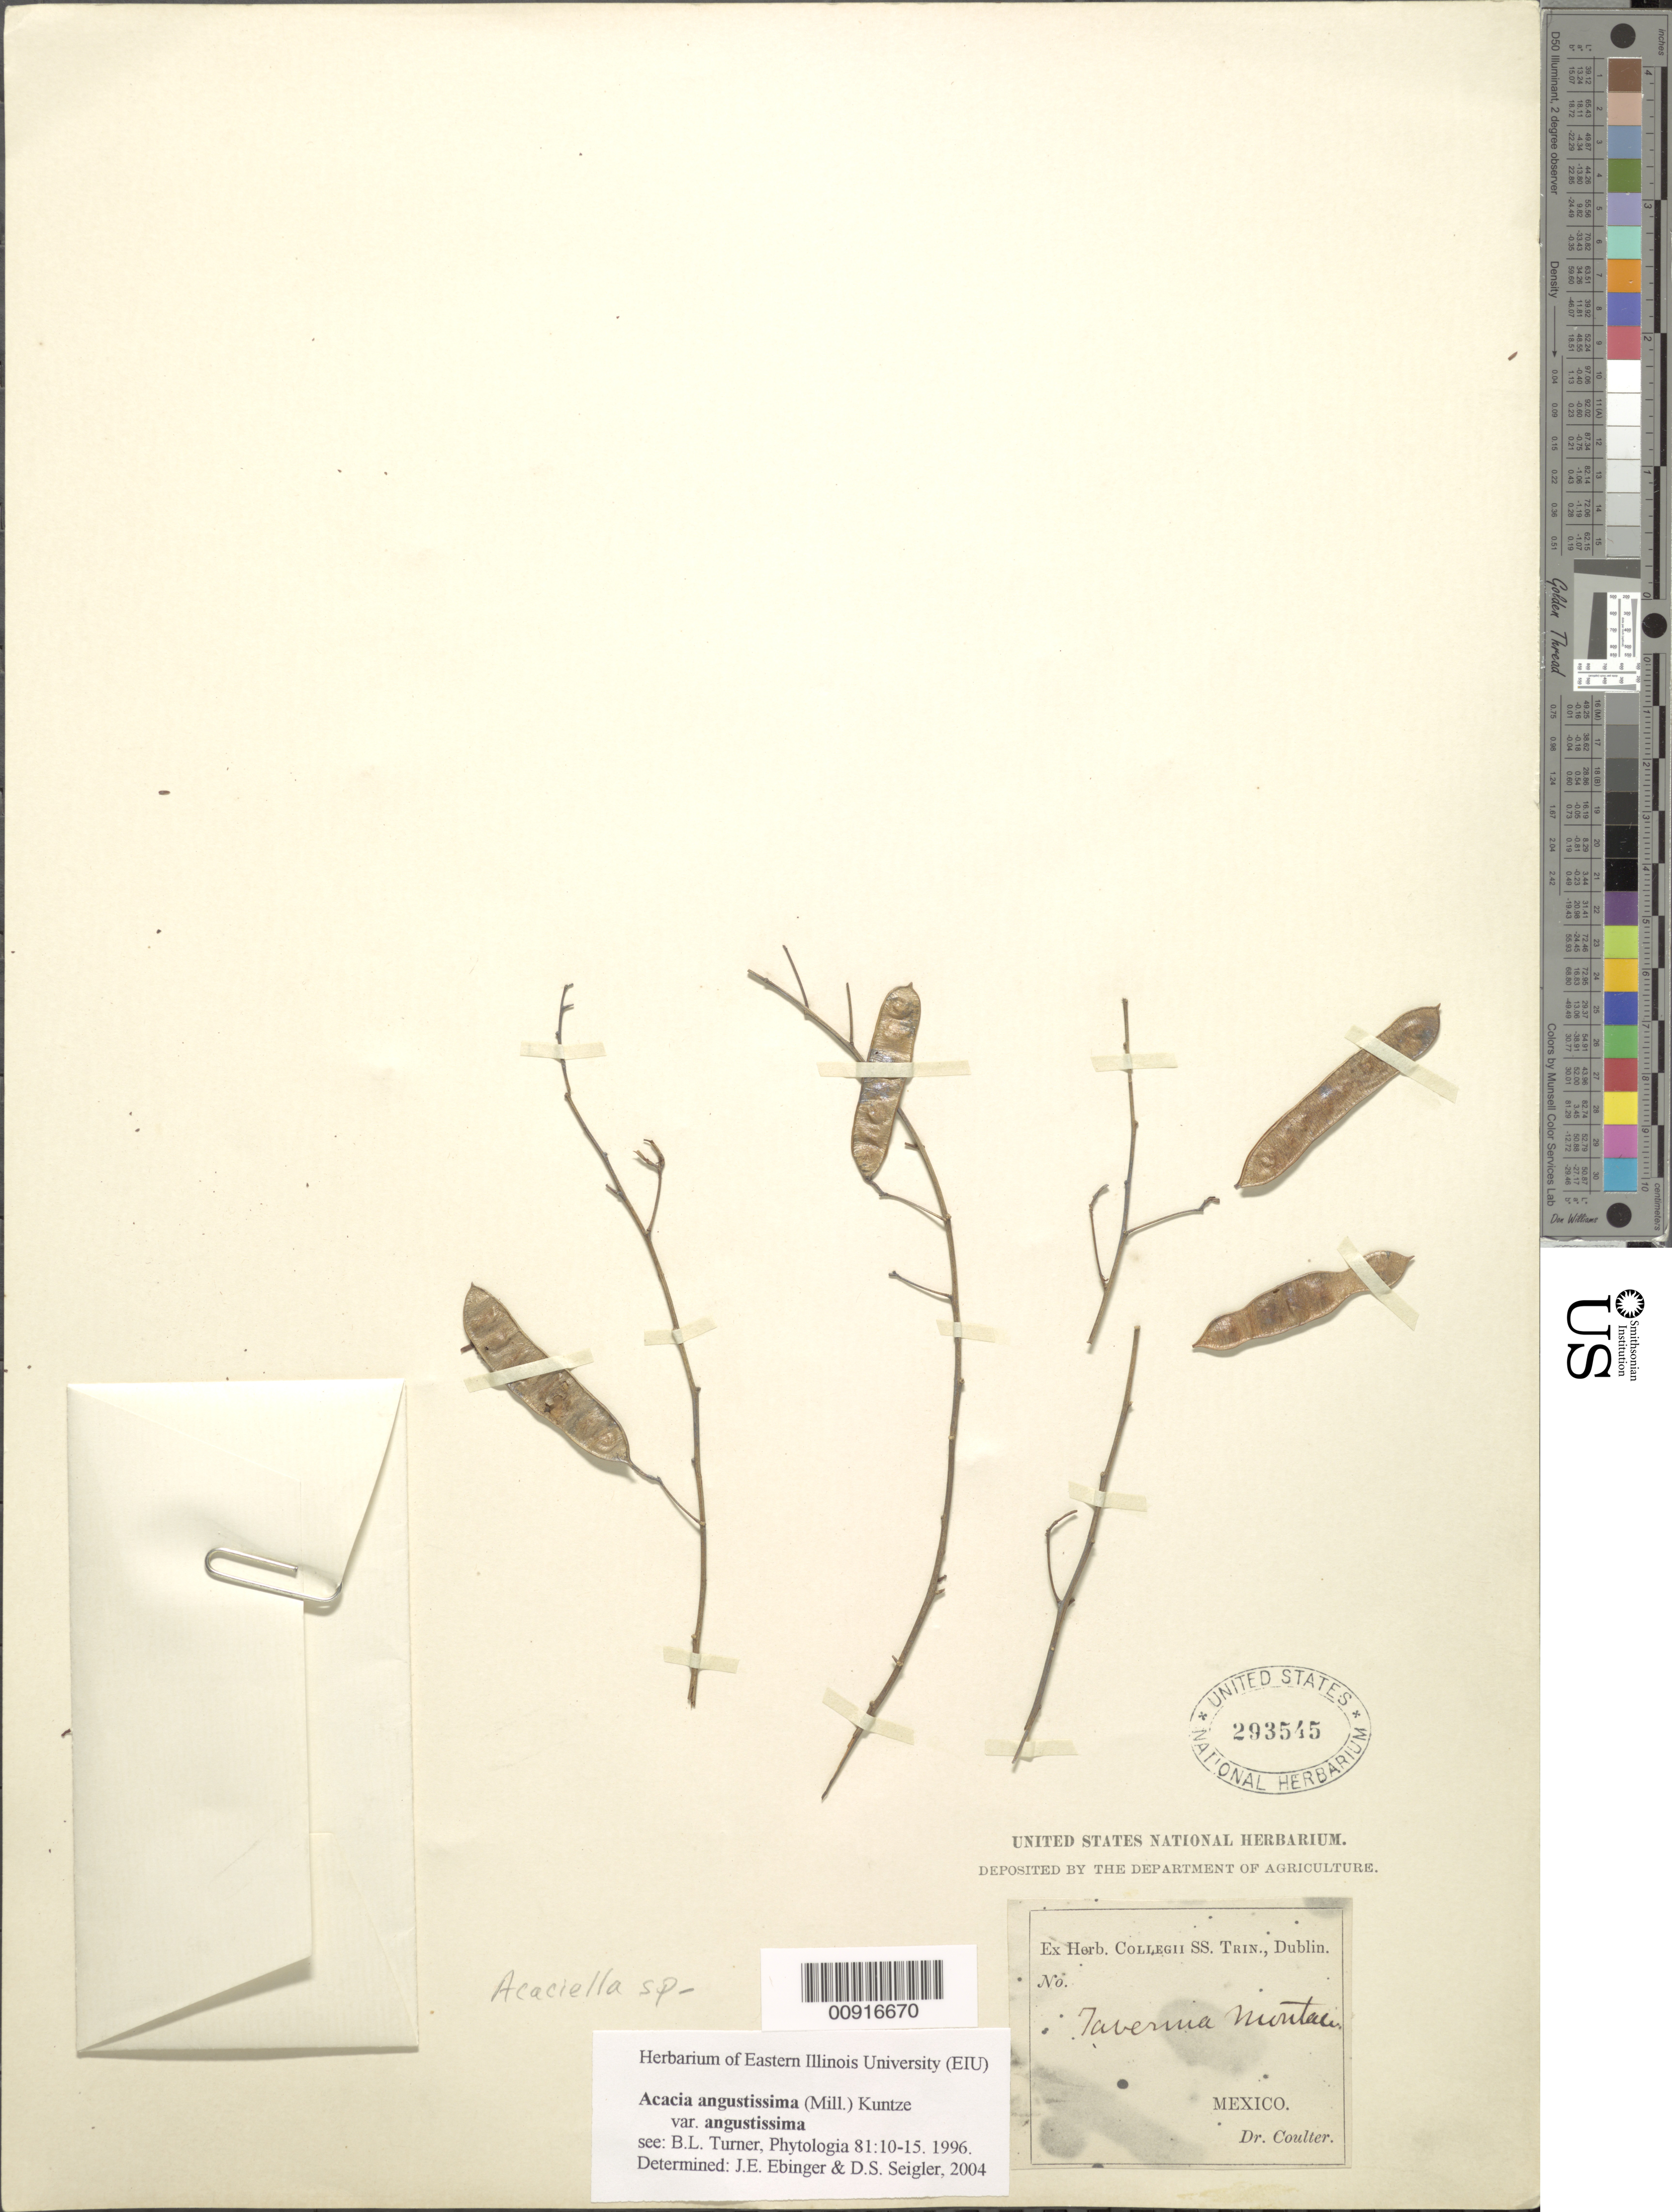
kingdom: Plantae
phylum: Tracheophyta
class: Magnoliopsida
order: Fabales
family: Fabaceae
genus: Acaciella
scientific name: Acaciella sp.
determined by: Strong, M. T., (US), Smithsonian Institution - National Museum of Natural History (UNITED STATES)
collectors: -- Coulter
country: Mexico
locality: Mexico.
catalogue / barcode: US 293545